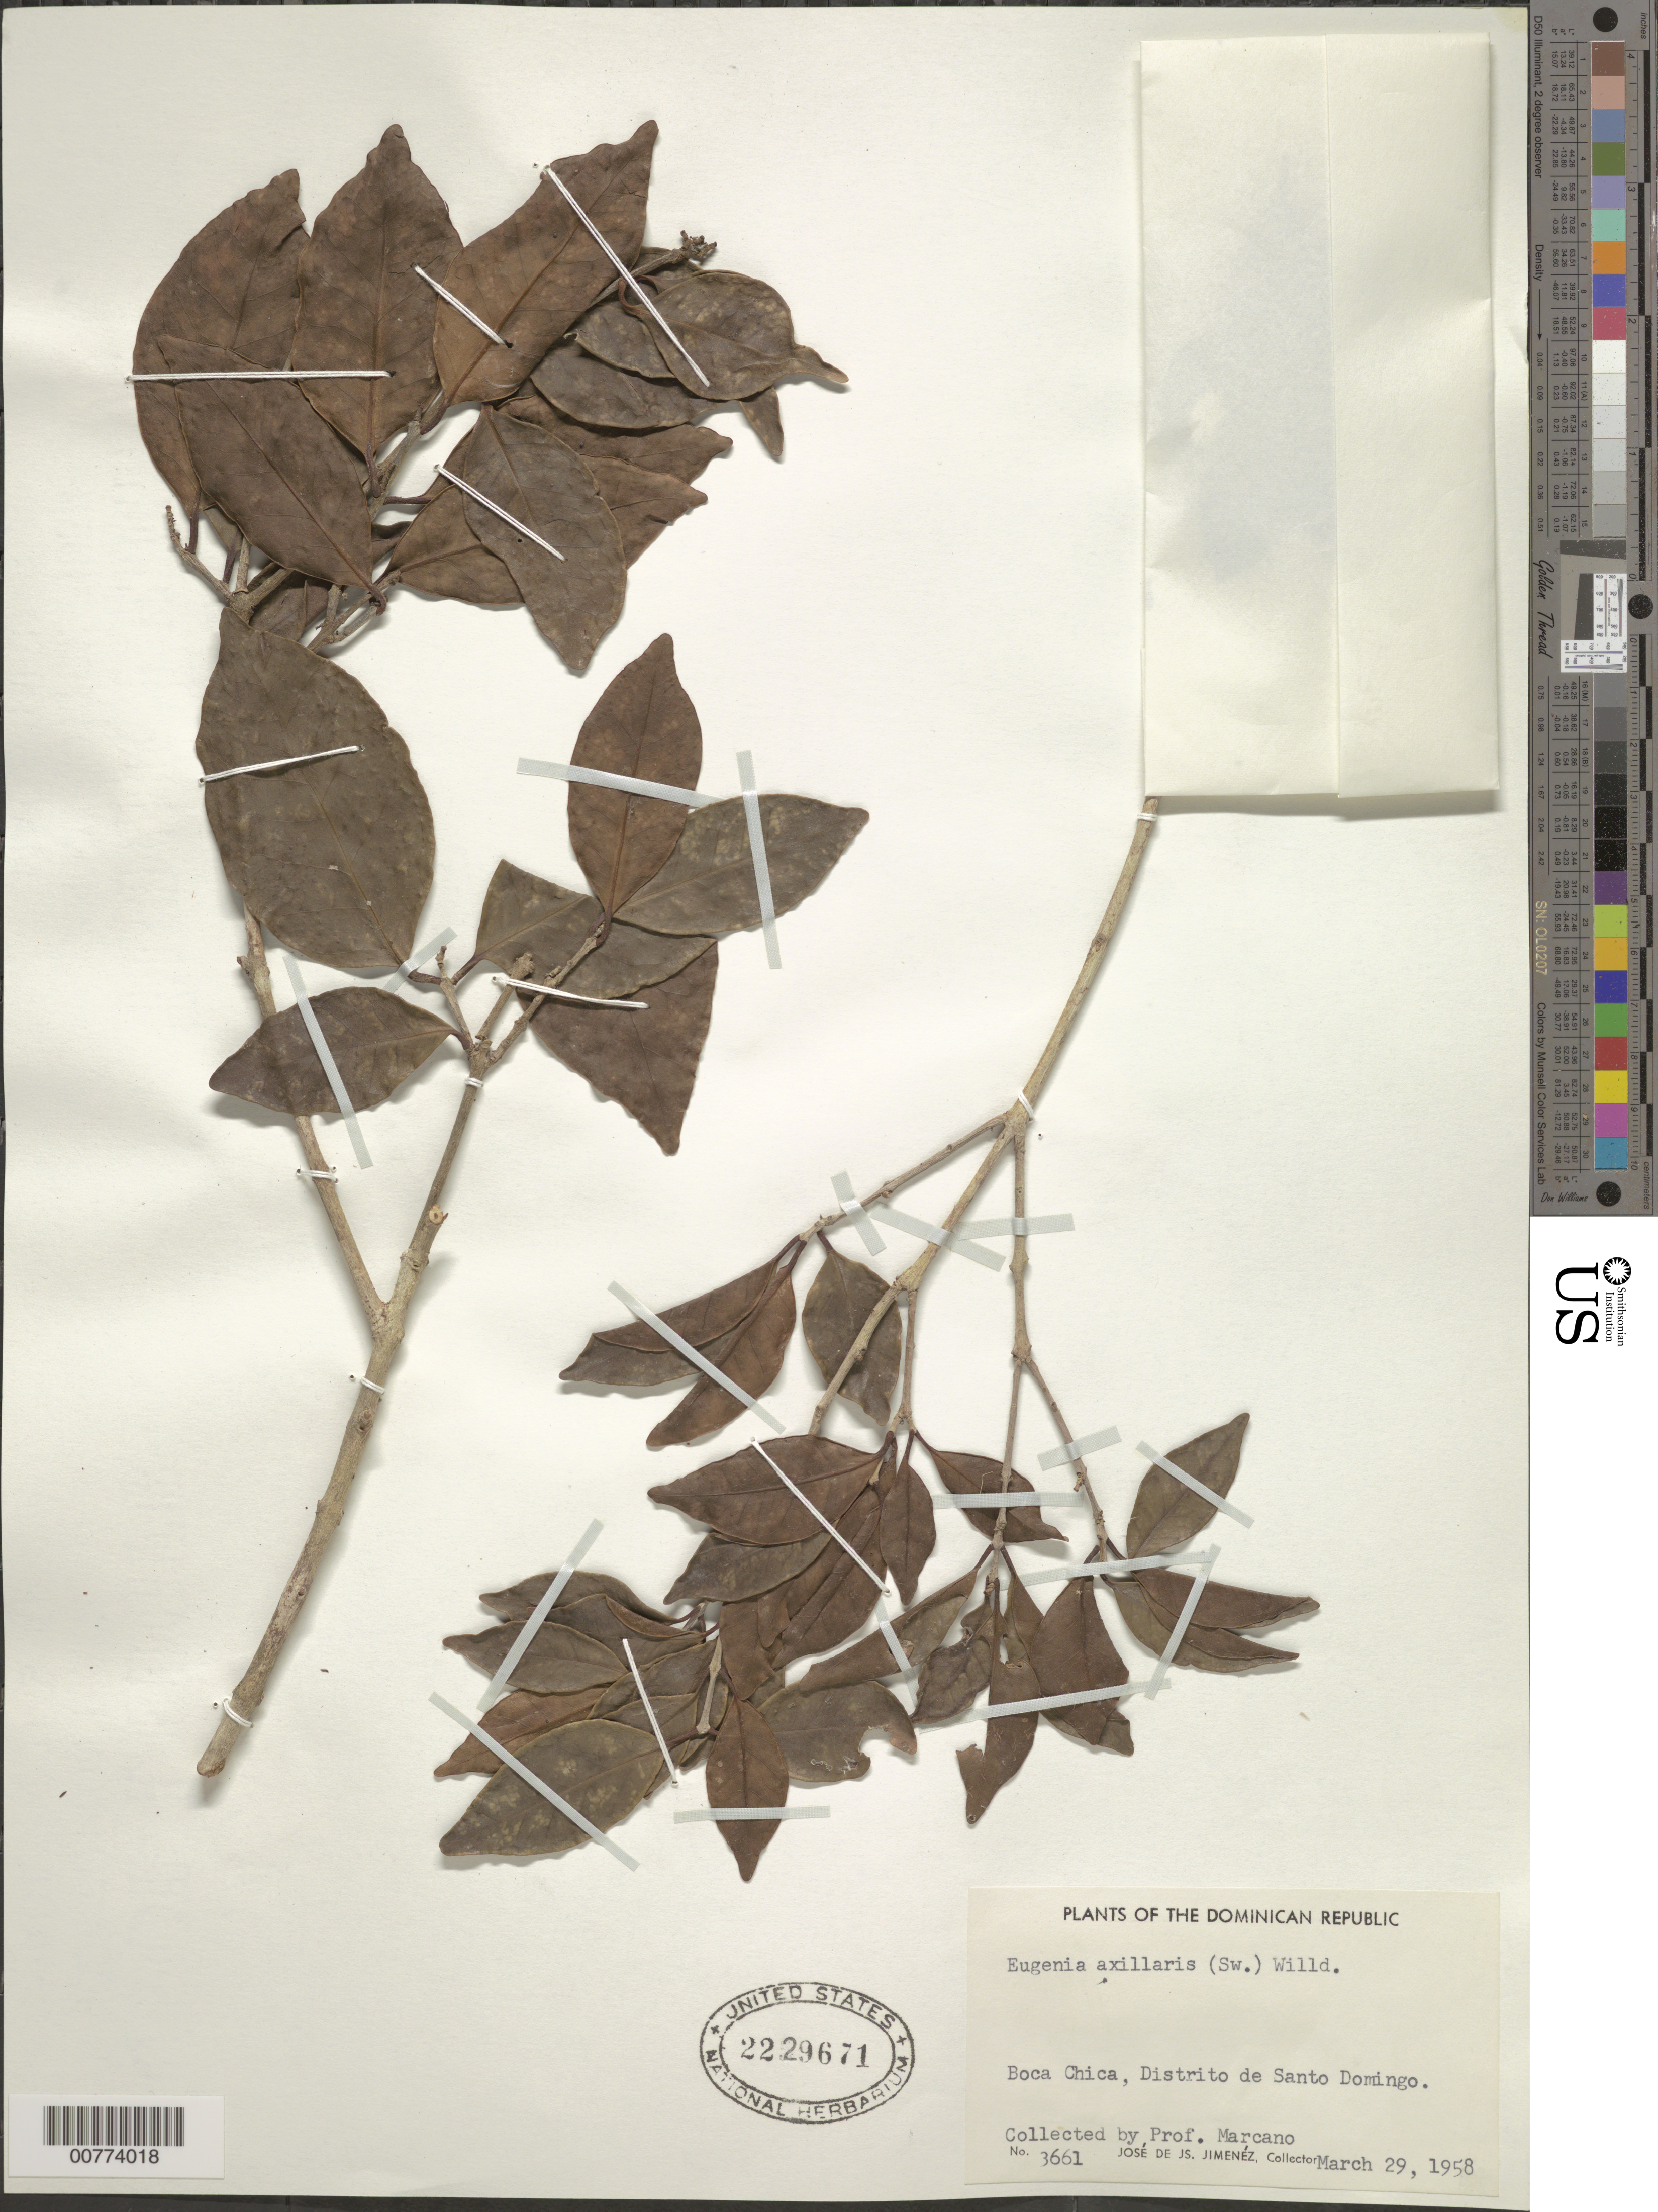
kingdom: Plantae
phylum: Tracheophyta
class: Magnoliopsida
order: Myrtales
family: Myrtaceae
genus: Eugenia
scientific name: Eugenia axillaris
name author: (Sw.) Willd.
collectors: E. J. Marcano F.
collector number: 3661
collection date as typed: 29 Mar 1958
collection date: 1958-03-29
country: Dominican Republic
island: Hispaniola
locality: Santo Domingo district, Boca Chica.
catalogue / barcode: US 2229671